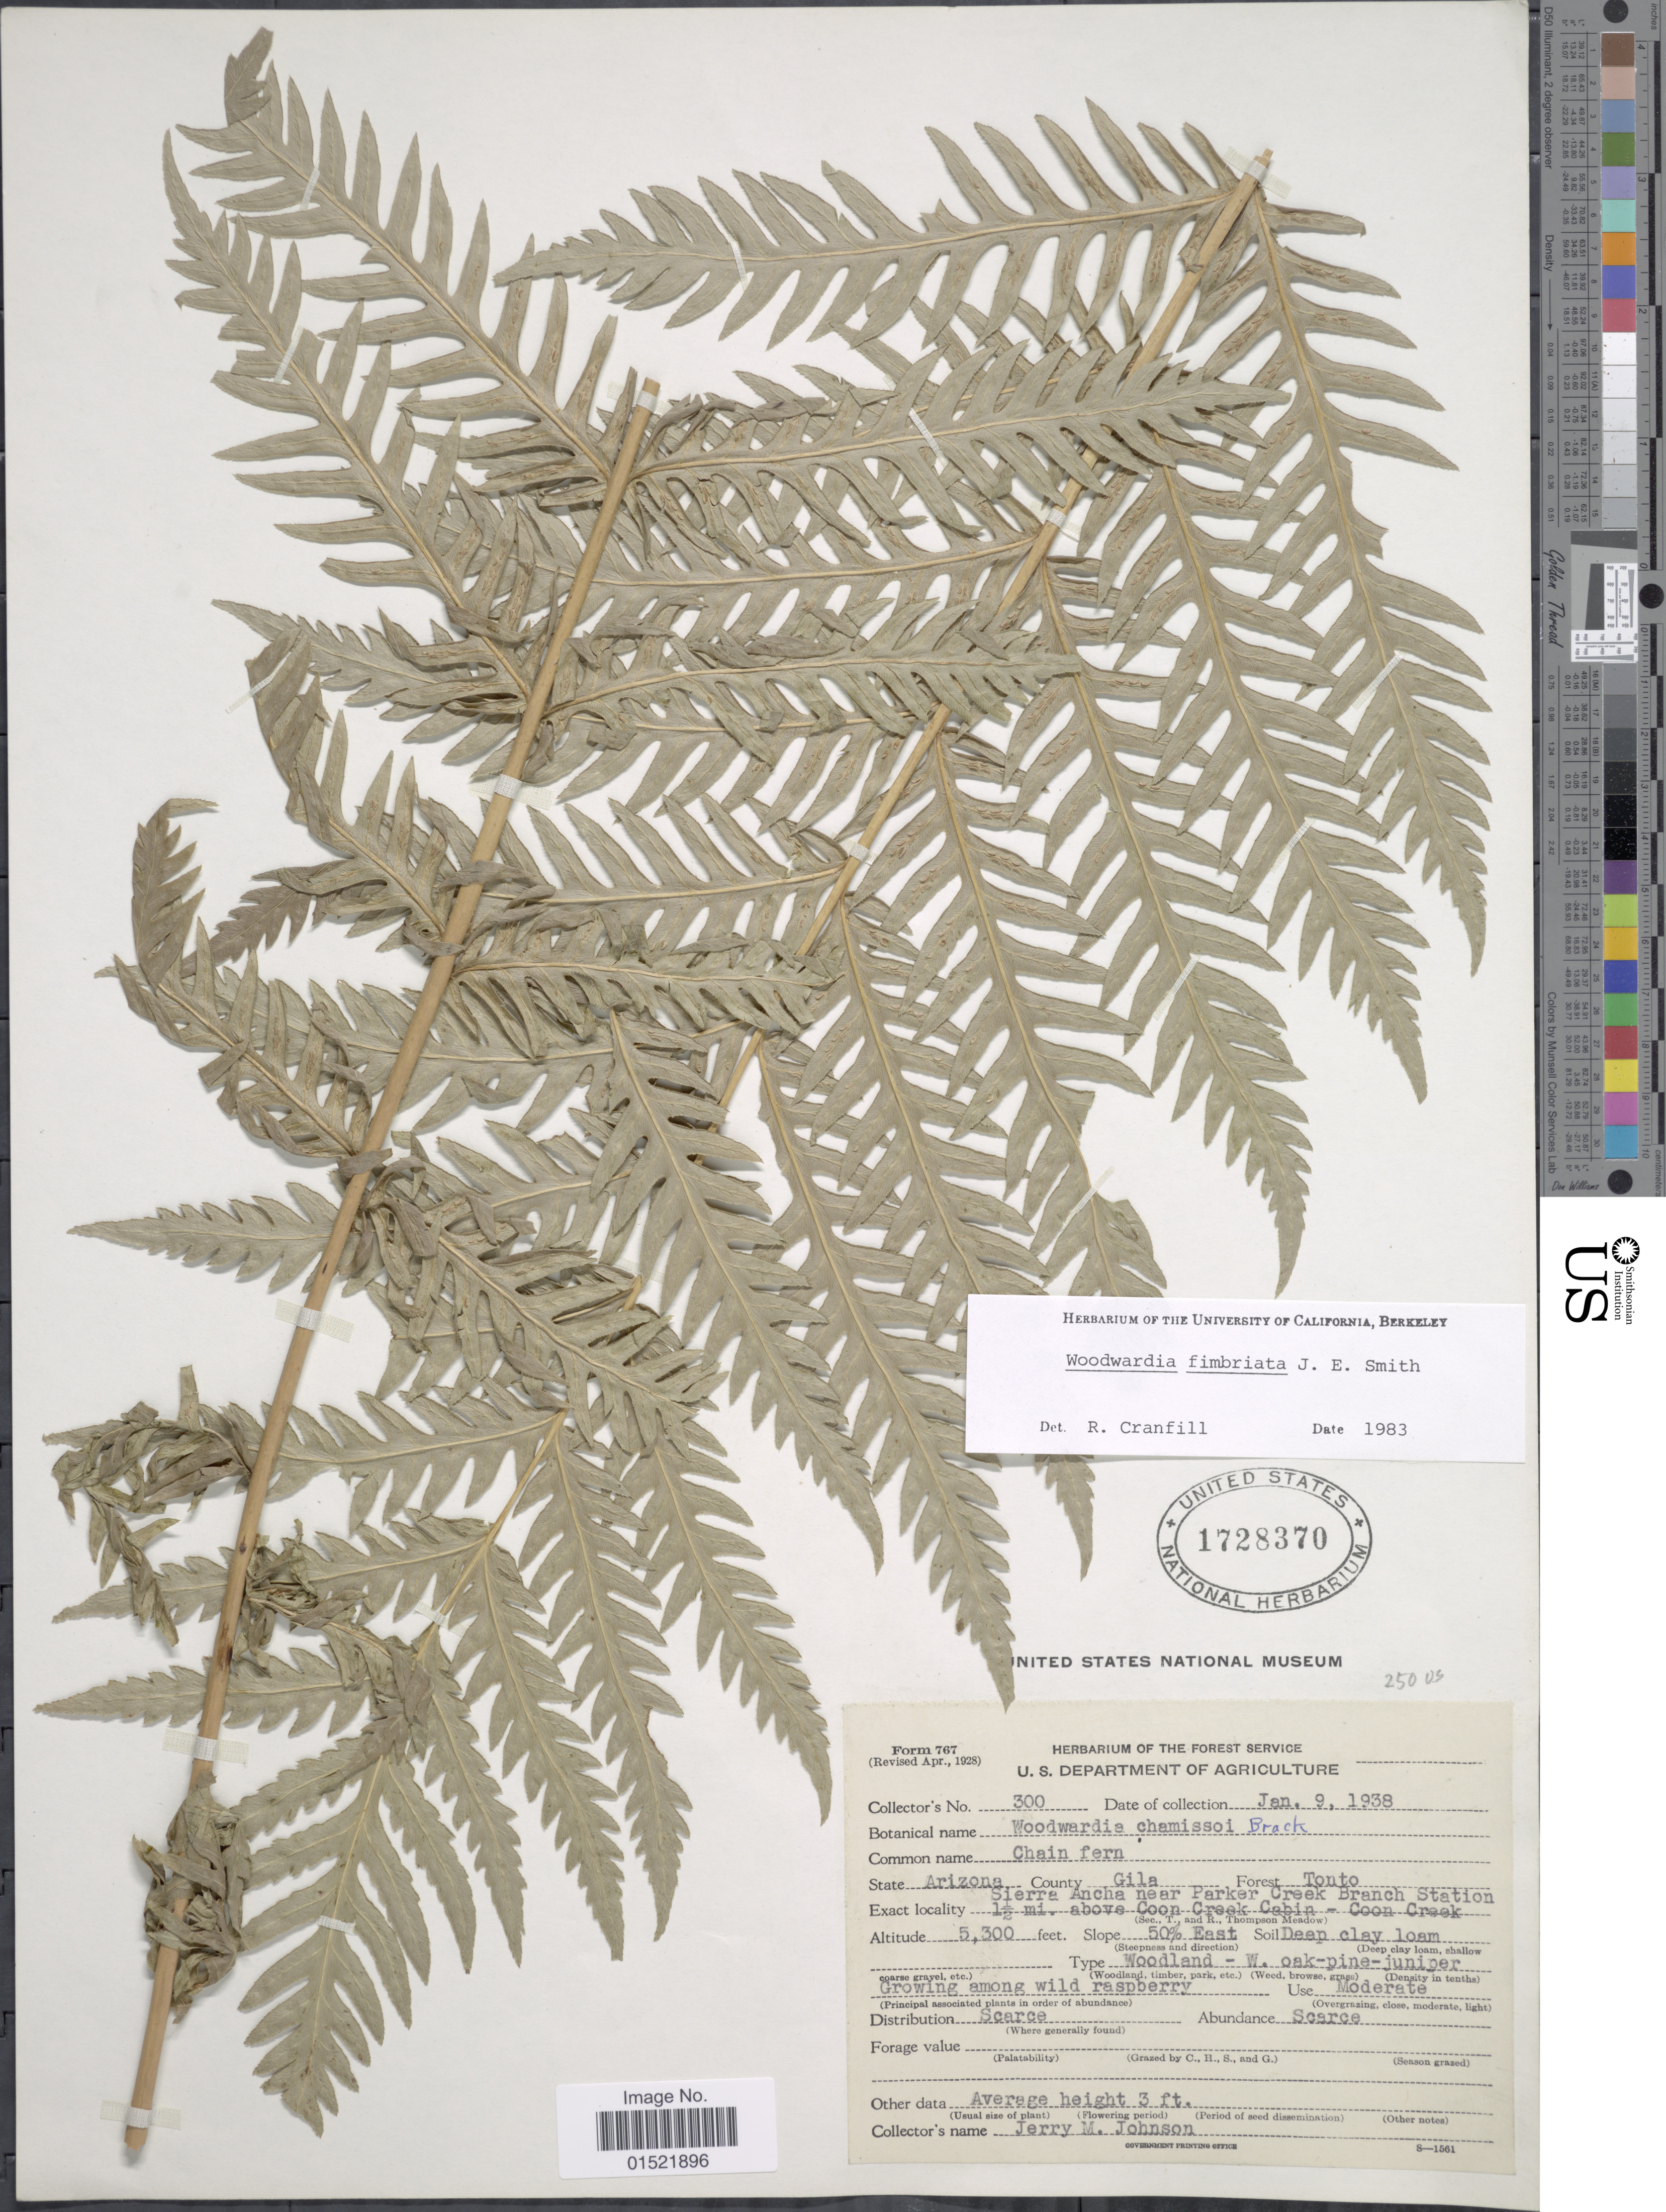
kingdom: Plantae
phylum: Tracheophyta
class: Polypodiopsida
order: Polypodiales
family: Blechnaceae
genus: Woodwardia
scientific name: Woodwardia fimbriata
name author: Sm.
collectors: J. M. Johnson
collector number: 300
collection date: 1938-01-09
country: United States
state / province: Arizona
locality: County Gila, Forest Tonto, Sierra Ancha near Parker Creek Branch Station, 1 1/2 mi. above Coon Creek Cabin- Coon Creek ( Sec. T. and R. Thompson Meadow)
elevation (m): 1615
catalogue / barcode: US 1728370